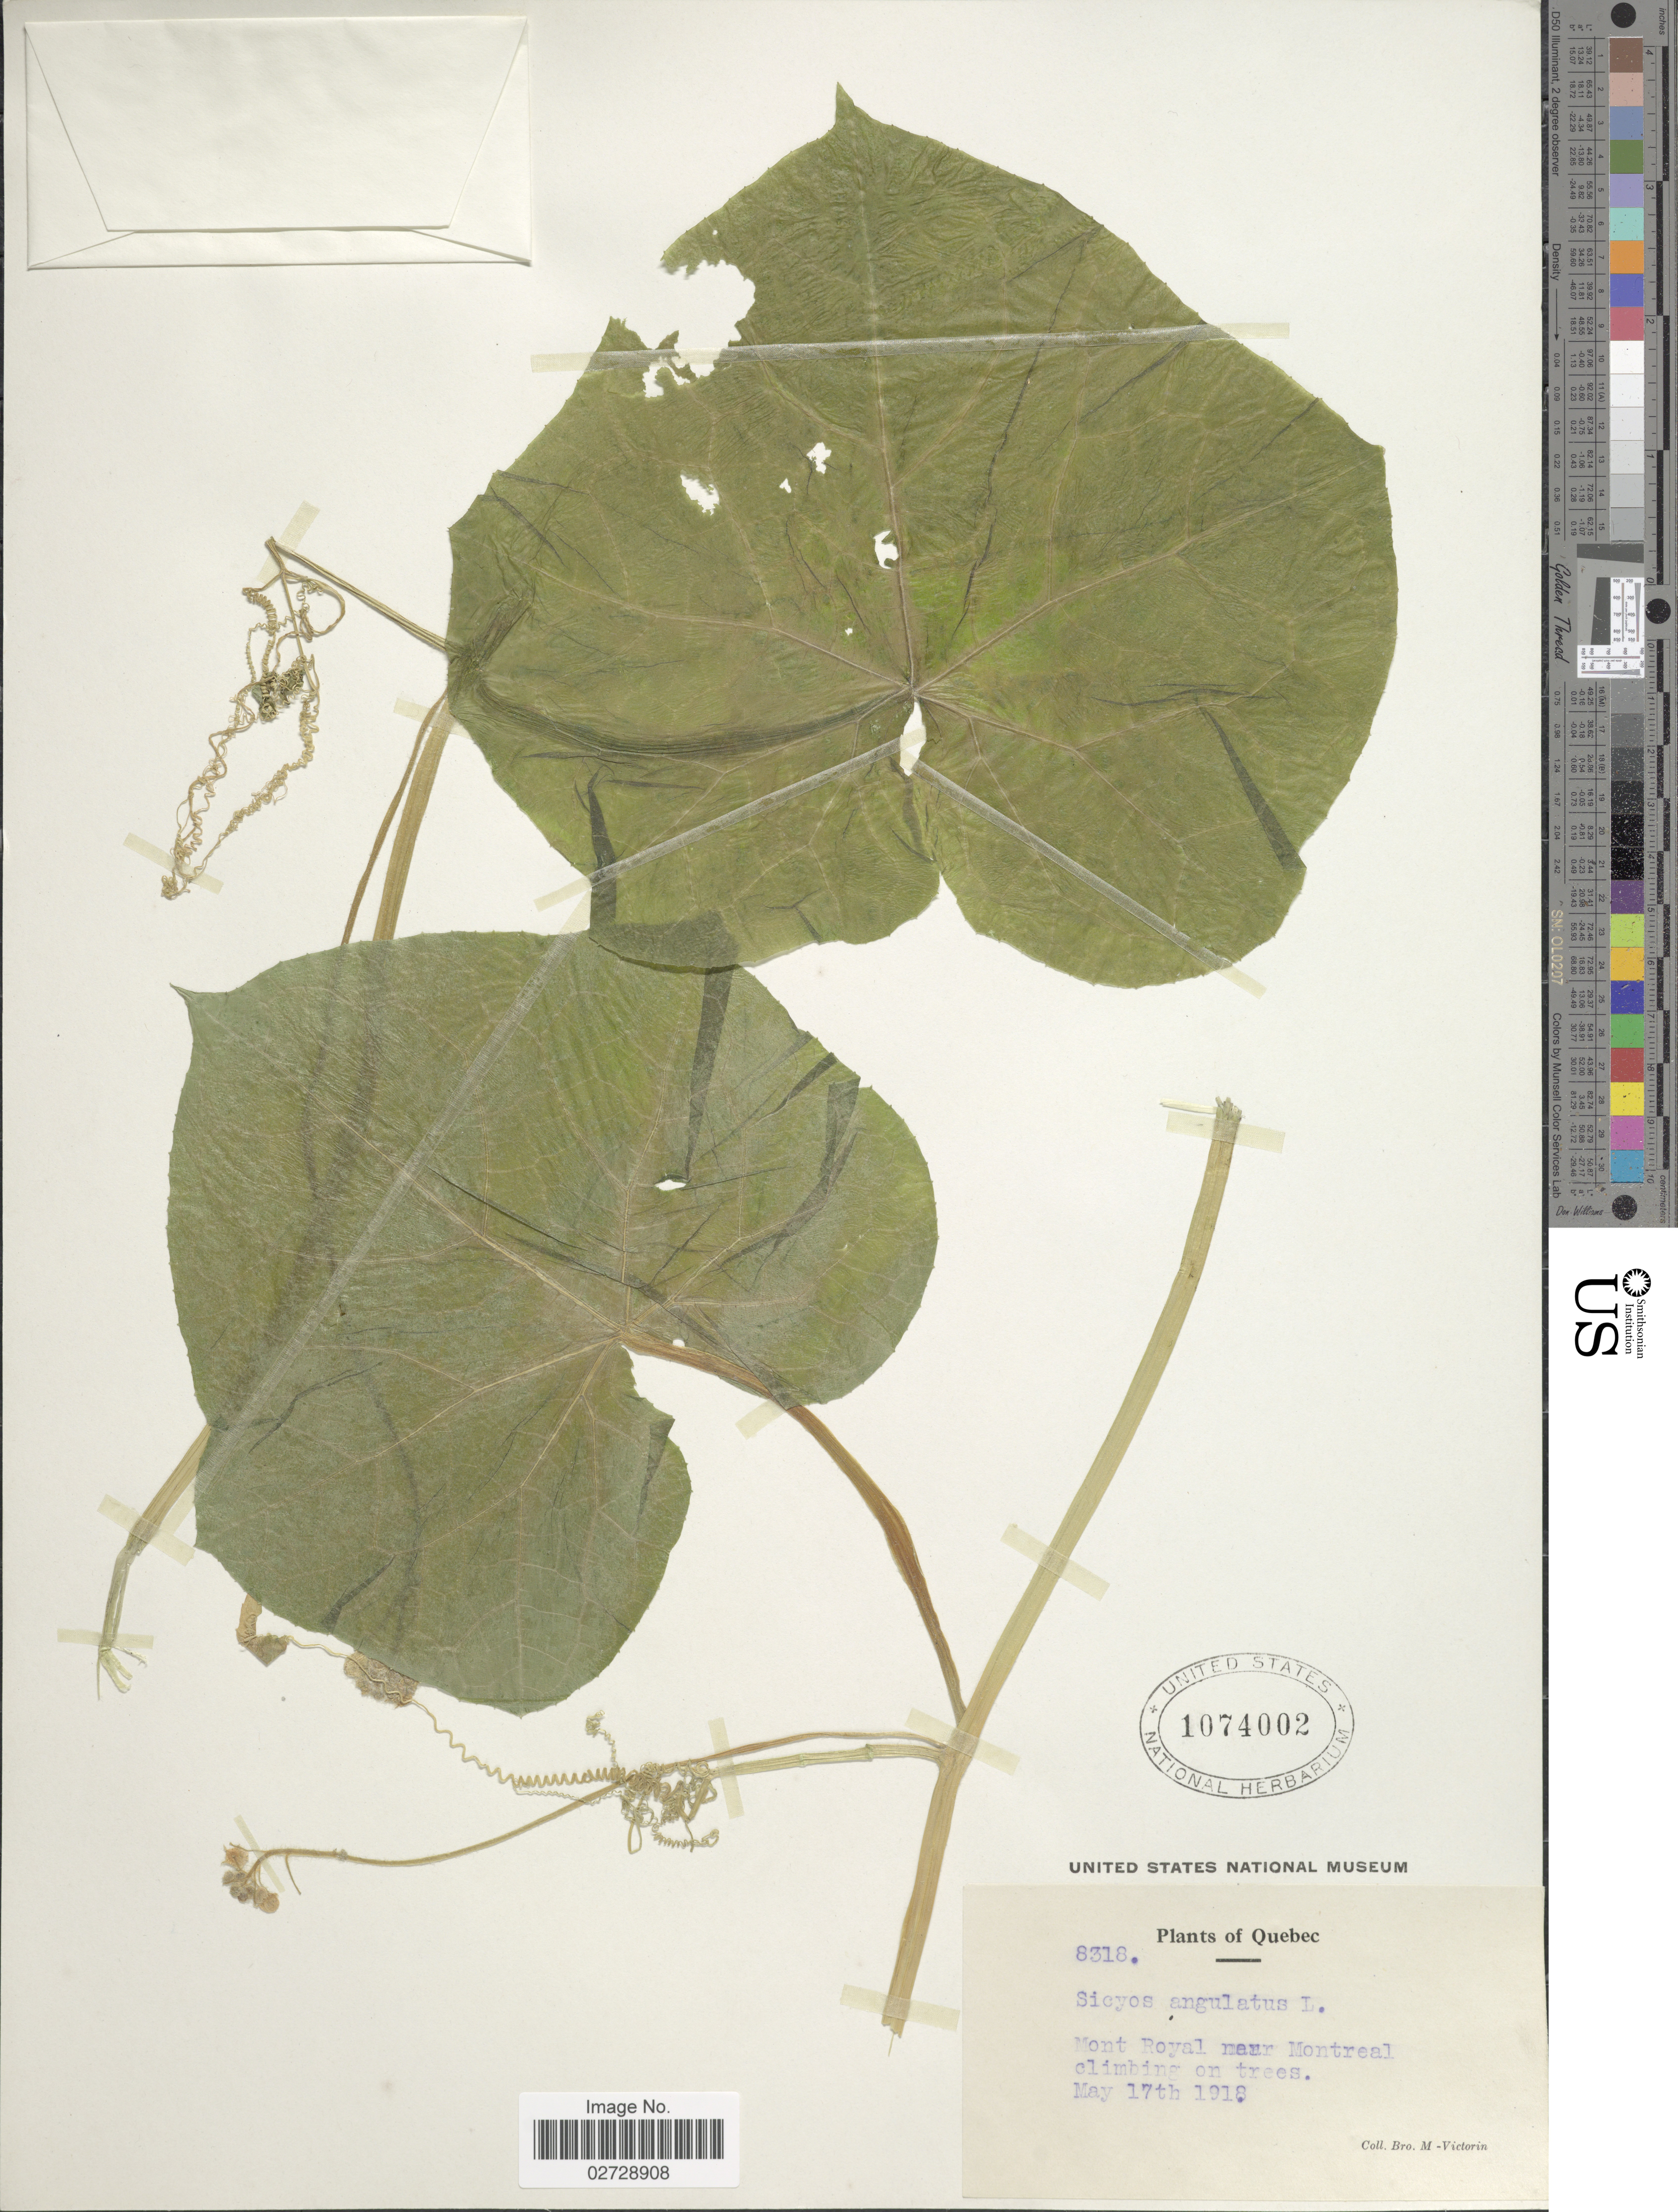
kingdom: Plantae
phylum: Tracheophyta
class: Magnoliopsida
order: Cucurbitales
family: Cucurbitaceae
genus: Sicyos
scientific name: Sicyos angulatus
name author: L.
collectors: Fr. Marie-Victorin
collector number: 8318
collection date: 1918-05-17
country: Canada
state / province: Quebec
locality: Mont Royal near Montreal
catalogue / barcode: US 1074002